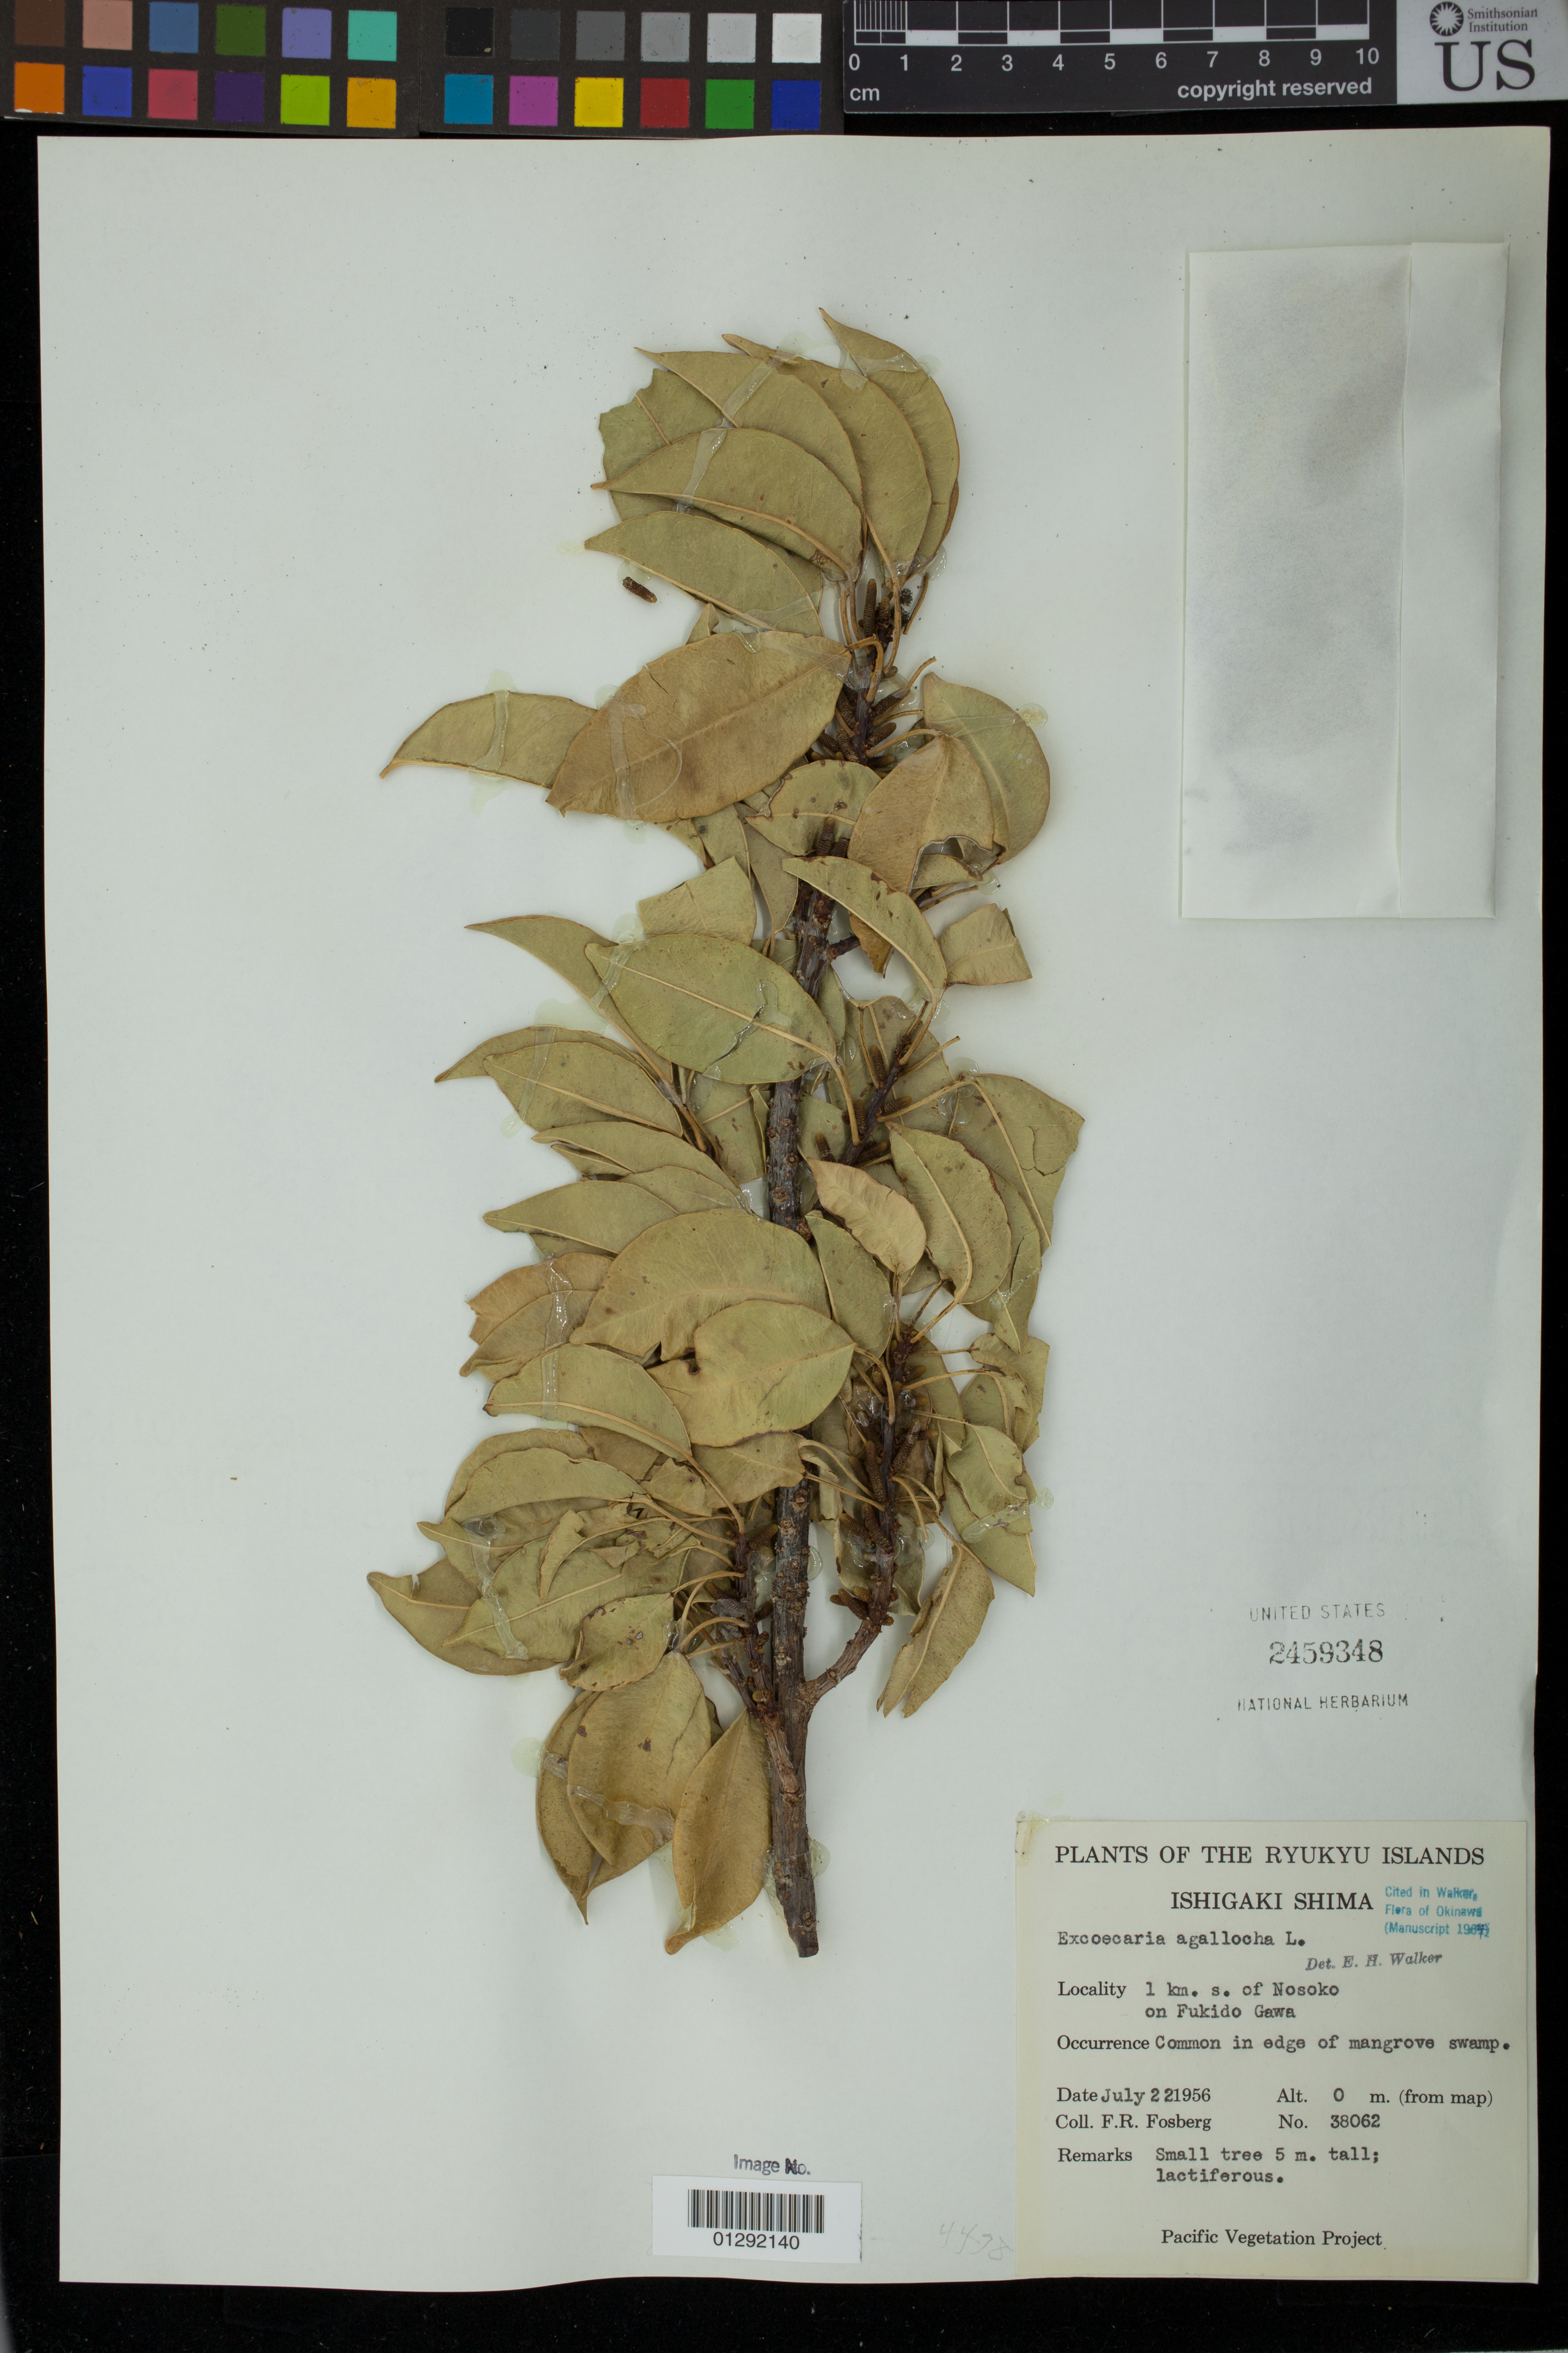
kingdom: Plantae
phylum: Tracheophyta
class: Magnoliopsida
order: Malpighiales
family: Euphorbiaceae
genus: Excoecaria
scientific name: Excoecaria agallocha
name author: L.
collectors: F. R. Fosberg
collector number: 38062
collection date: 1956-07-22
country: Japan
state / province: Okinawa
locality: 1 km. s. of Nosoko on Fukido Gawa, Ishigaki Shima, Ryukyu Islands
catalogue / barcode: US 2459348